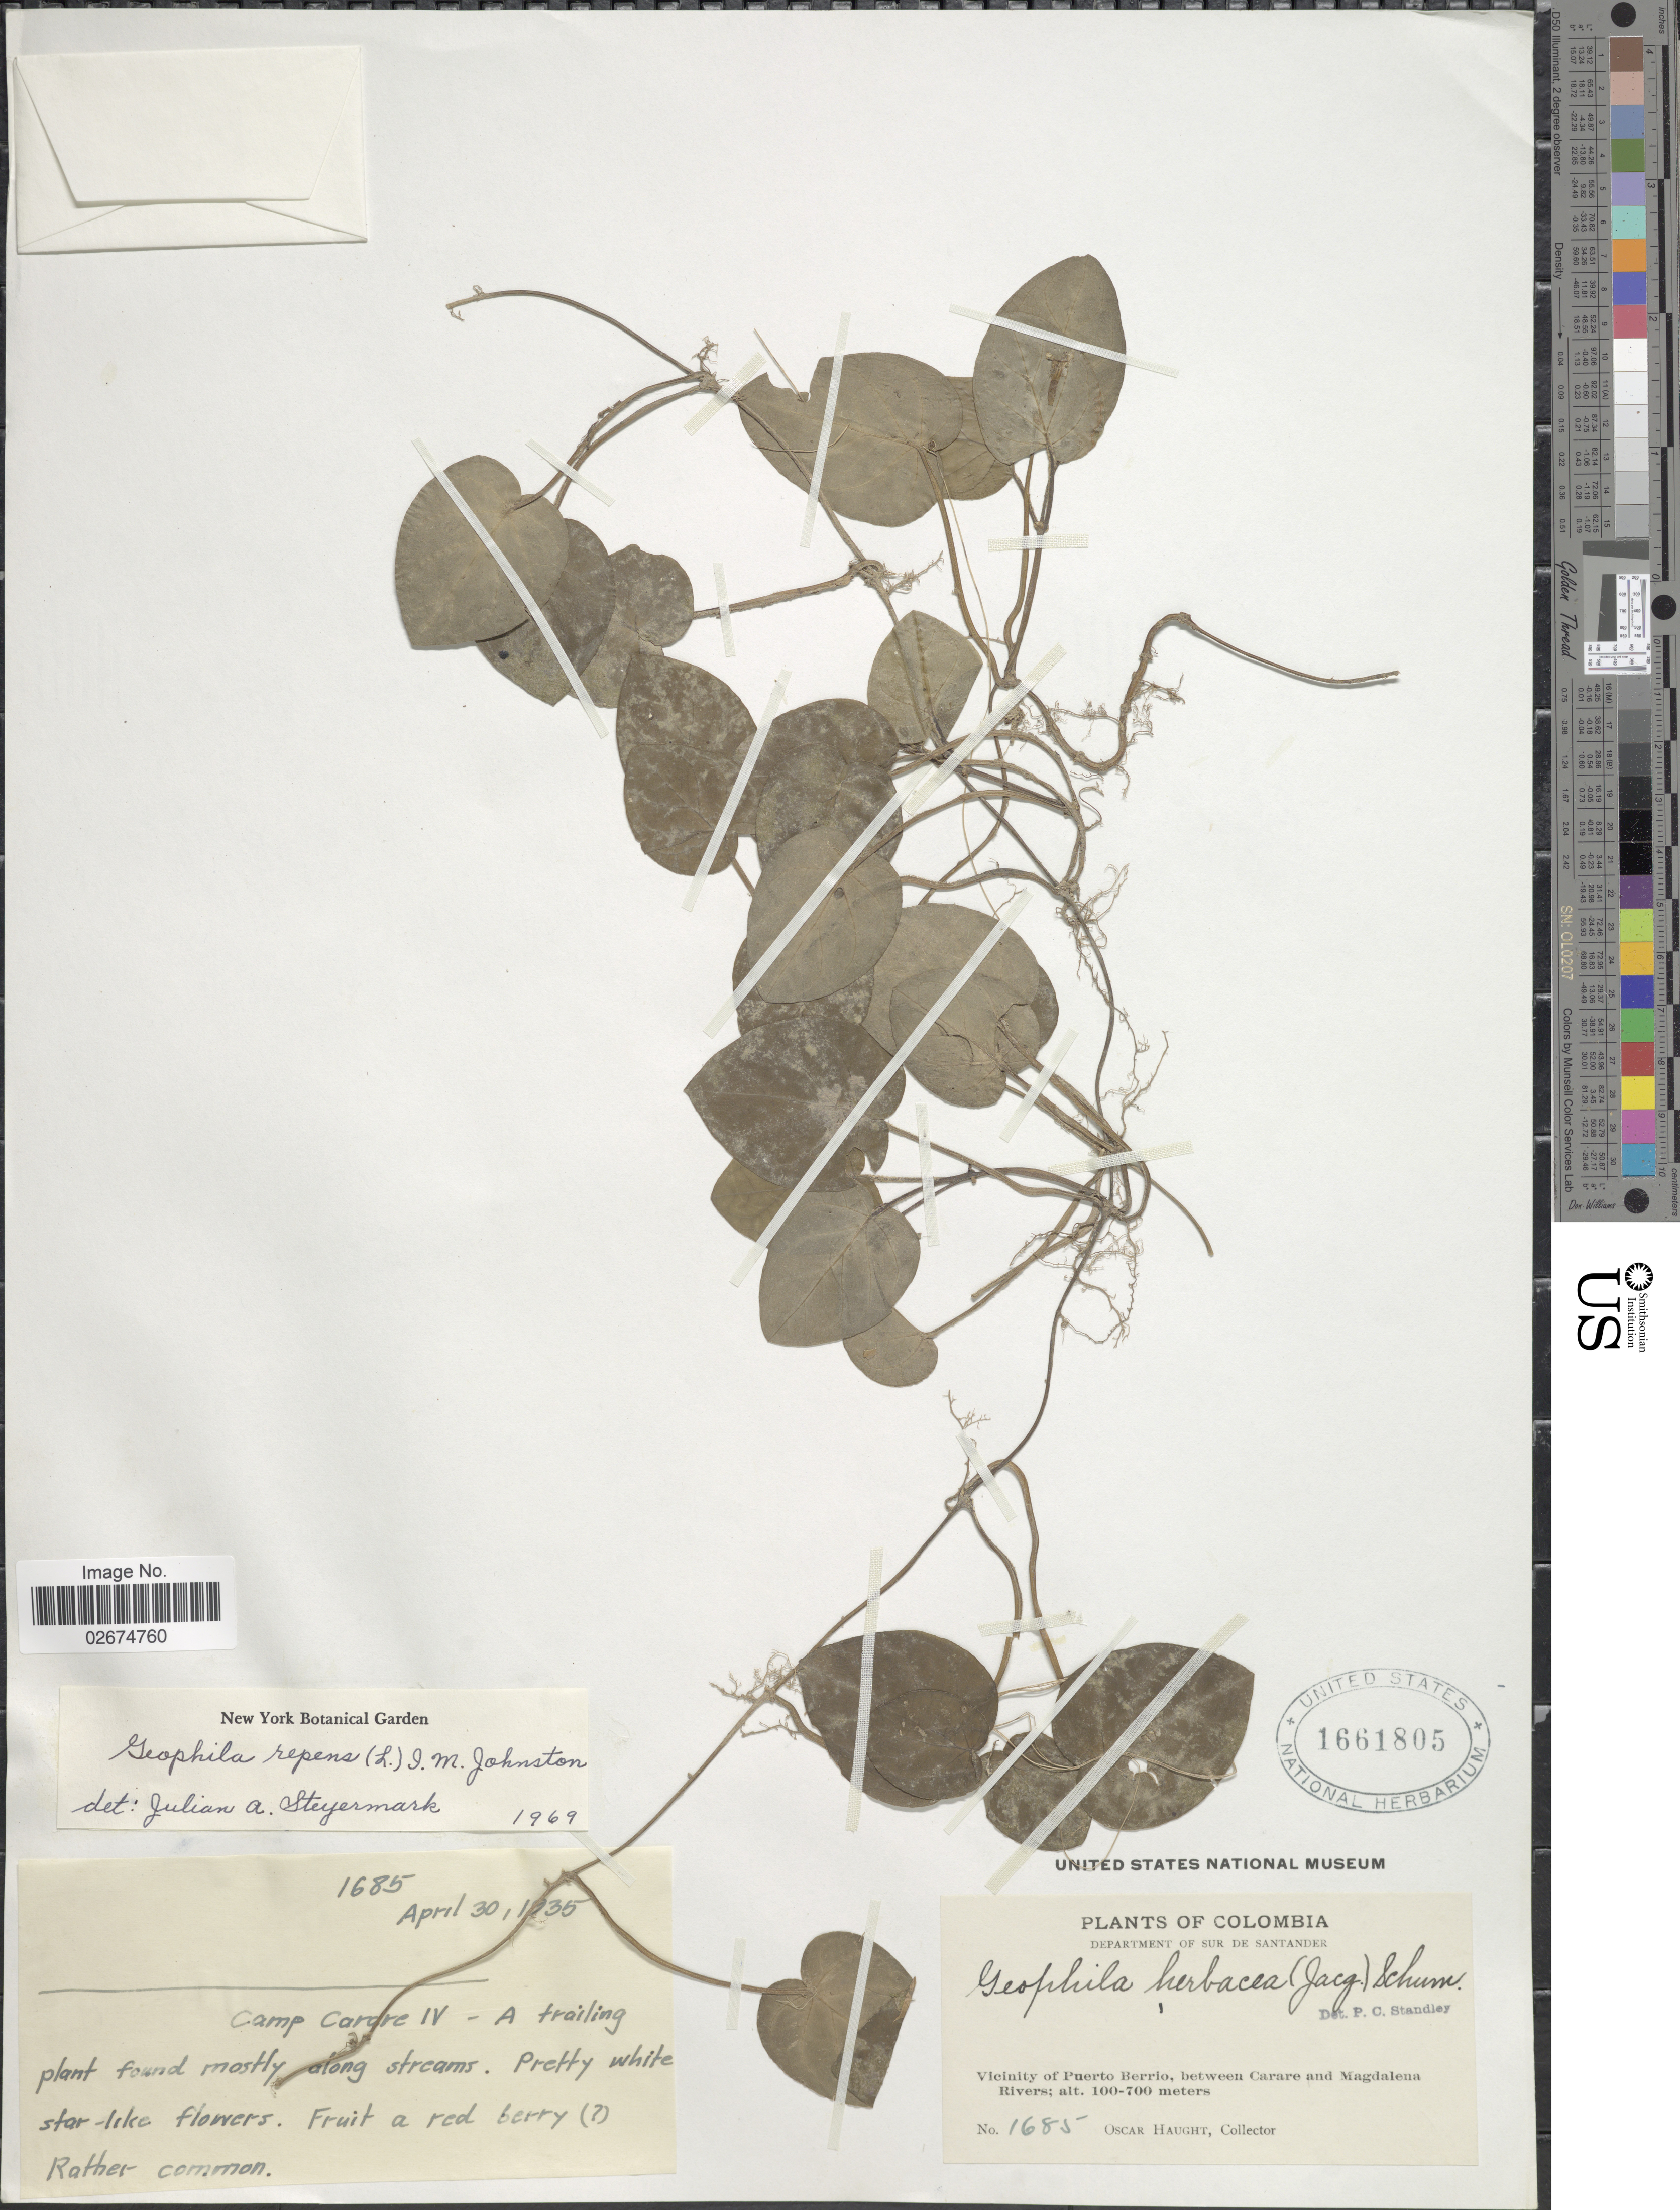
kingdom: Plantae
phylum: Tracheophyta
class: Magnoliopsida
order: Gentianales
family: Rubiaceae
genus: Carinta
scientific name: Carinta repens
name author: (L.) L.B. Sm. & Downs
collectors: O. L. Haught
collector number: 1685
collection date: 1935-04-30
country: Colombia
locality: Department of Sur de Santander, Vicinity of Puerto Berrio, between Carare and Magdalena Rivers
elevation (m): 100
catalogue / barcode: US 1661805